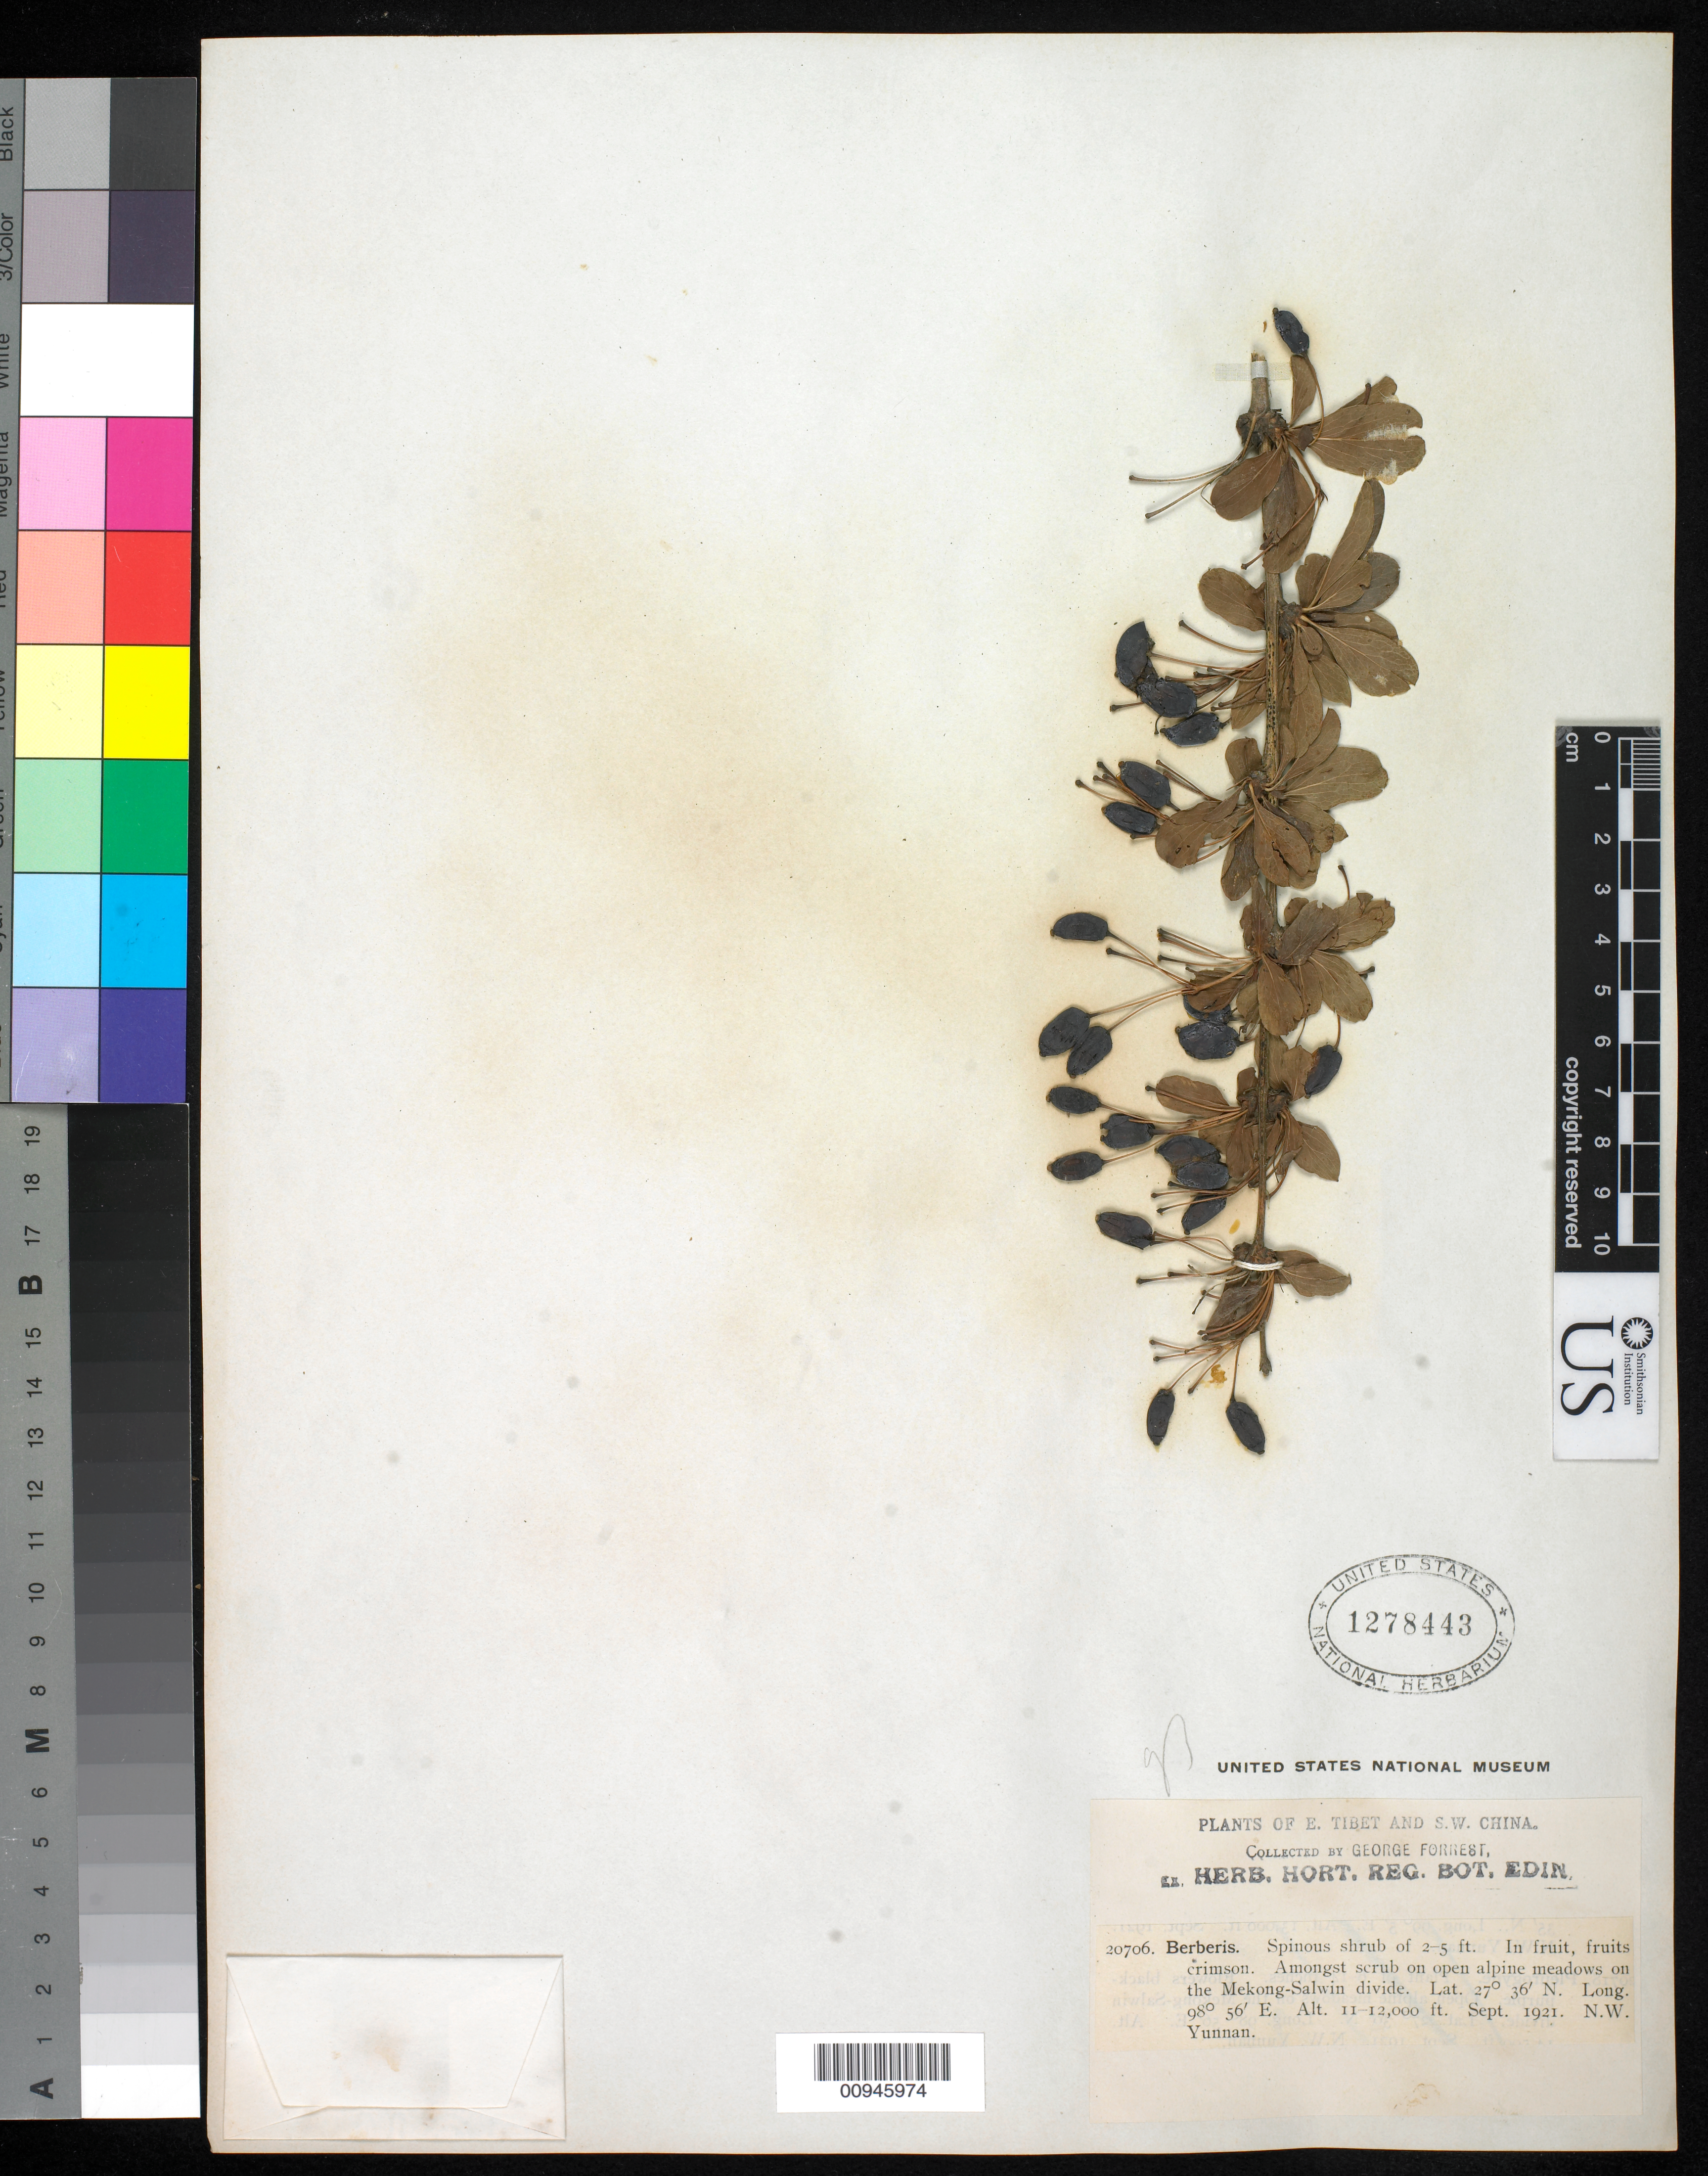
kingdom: Plantae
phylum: Tracheophyta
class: Magnoliopsida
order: Ranunculales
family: Berberidaceae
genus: Berberis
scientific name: Berberis sp.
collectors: G. Forrest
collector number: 20706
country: China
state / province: Yunnan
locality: On the Mekong-Salwin divide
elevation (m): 3353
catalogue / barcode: US 1278443